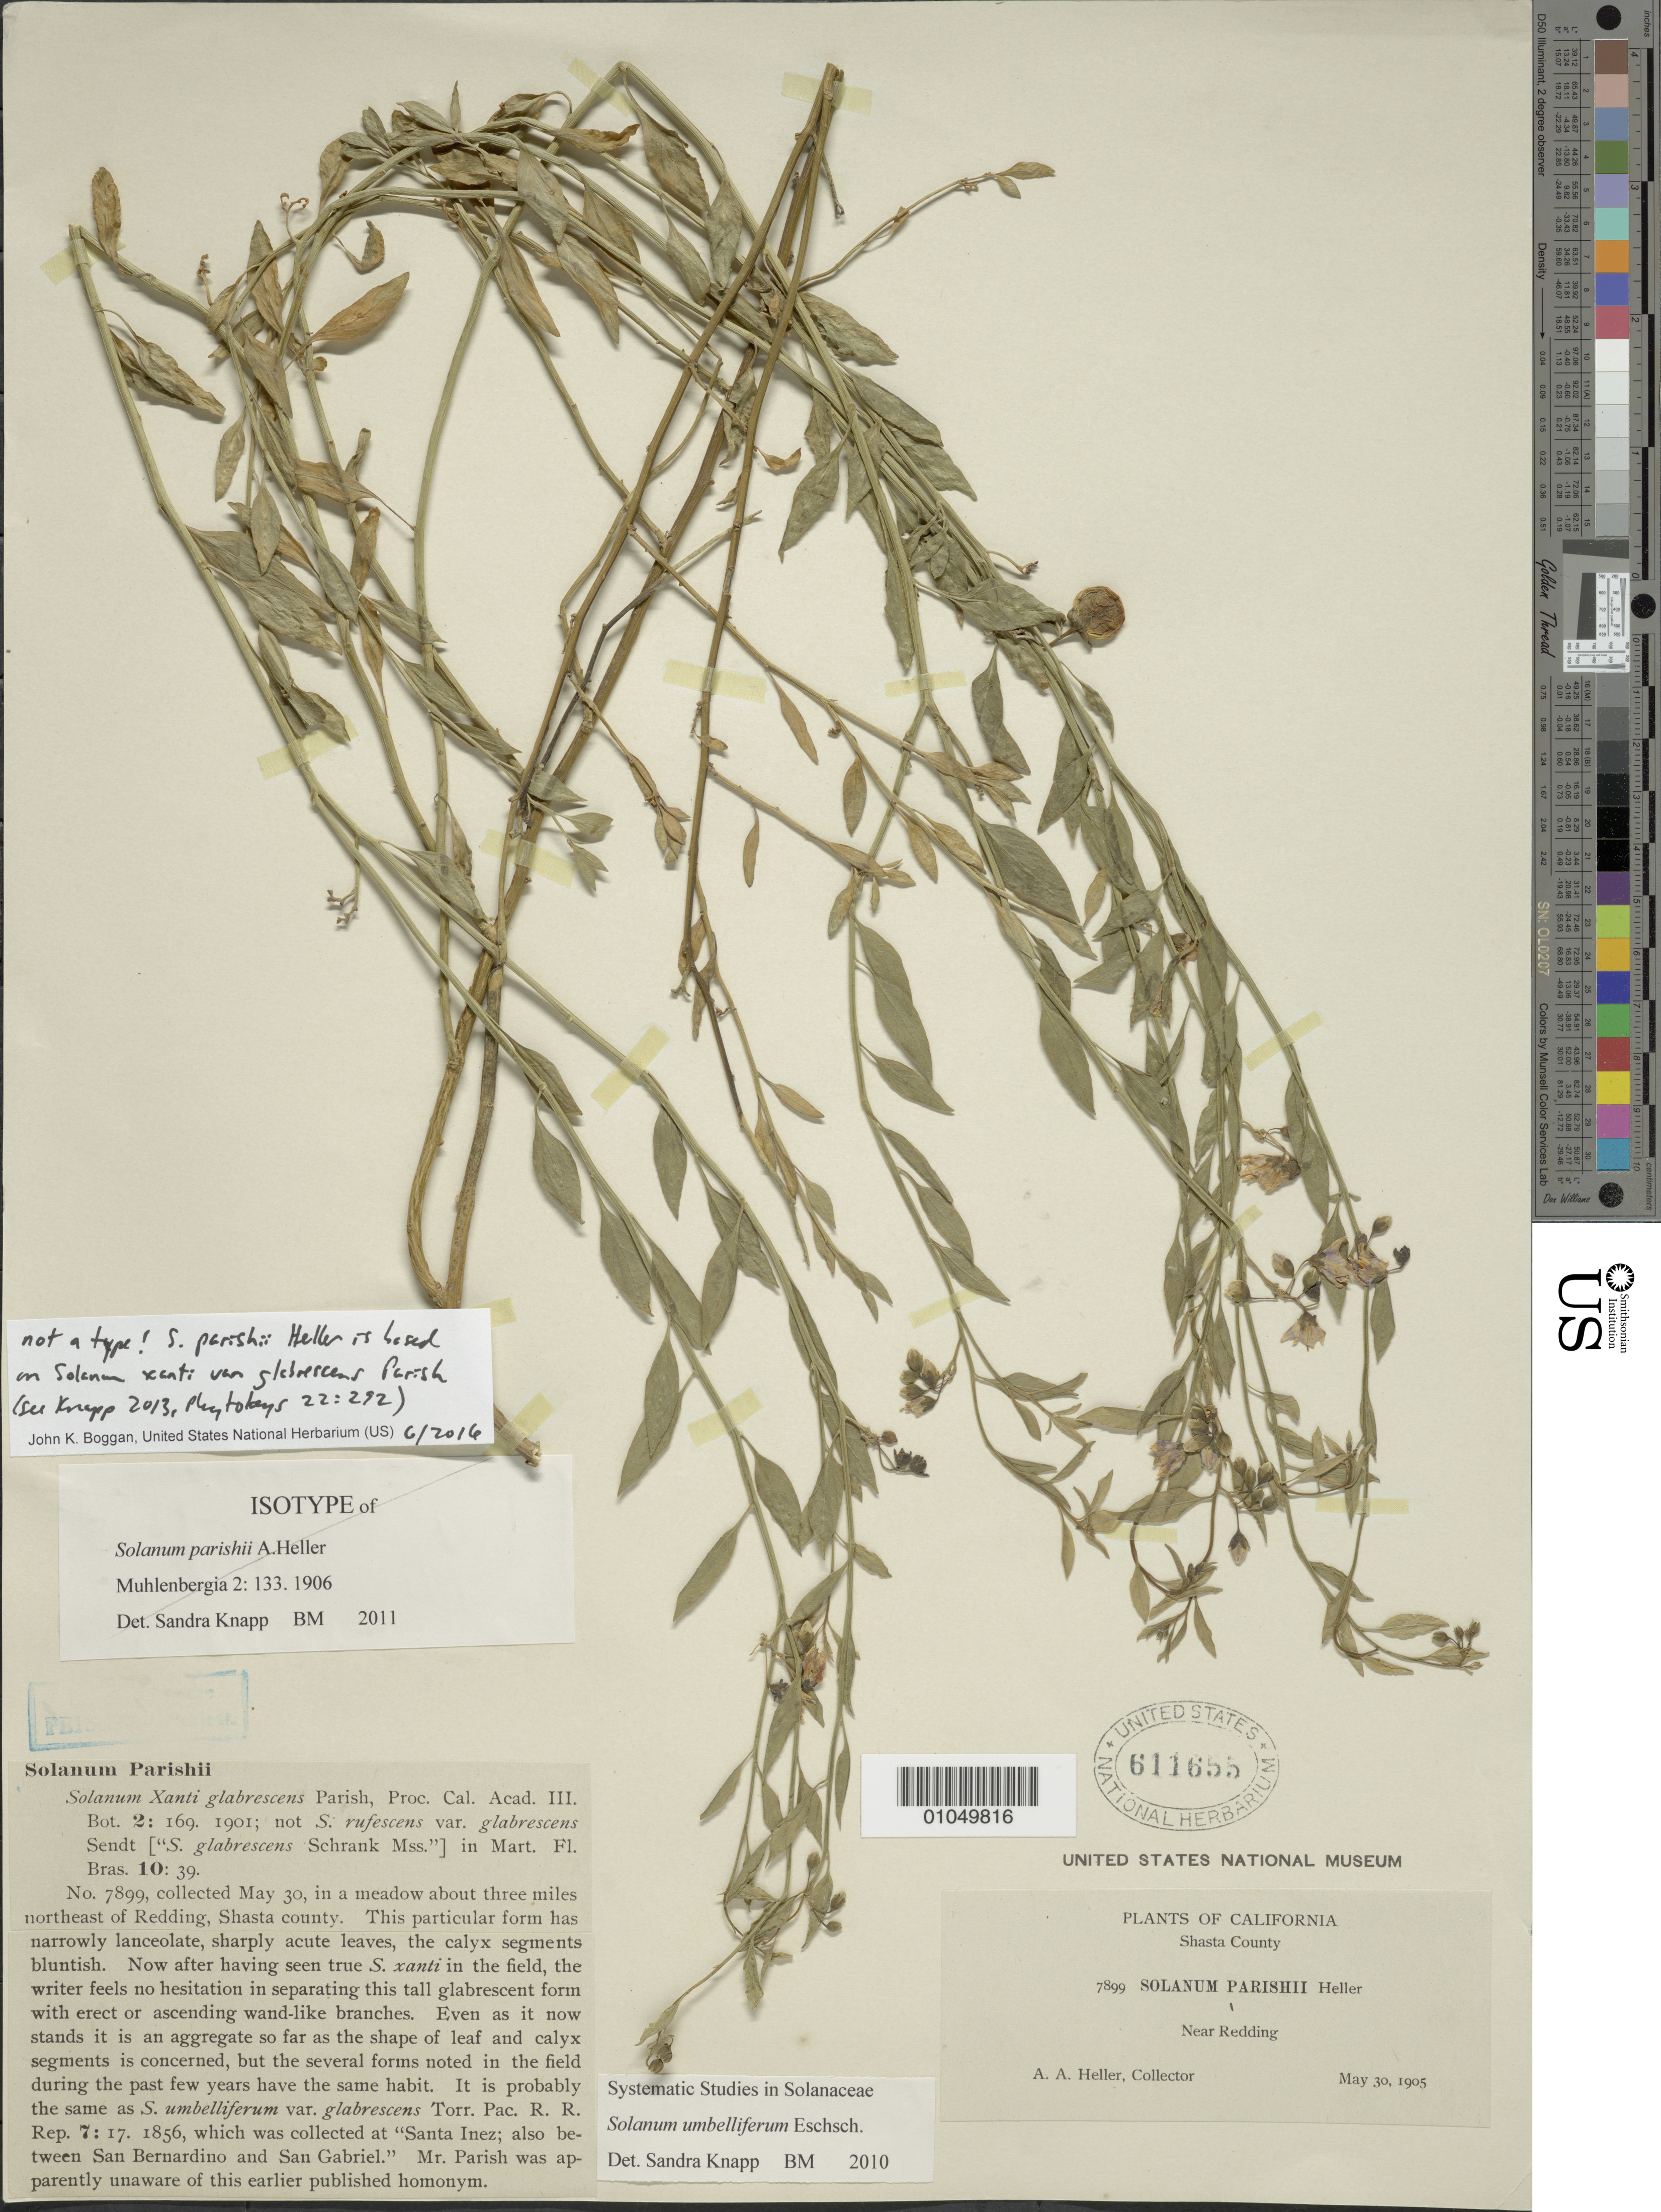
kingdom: Plantae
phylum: Tracheophyta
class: Magnoliopsida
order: Solanales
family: Solanaceae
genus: Solanum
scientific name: Solanum umbelliferum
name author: Eschsch.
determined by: Knapp, S. D.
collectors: A. A. Heller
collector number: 7899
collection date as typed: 30 May 1905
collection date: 1905-05-30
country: United States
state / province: California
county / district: Shasta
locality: Shasta County. Near Redding.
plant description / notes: Annotated by S. Knapp (2011) as "isotype" of Solanum parishii A. Heller. NOT a type of that name, which is based on Solanum xanti var. glabrescens Parish (1901) and has same type as that name (i.e., Parish 4384; see Knapp 2013, Phytokeys 22: 292).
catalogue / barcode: US 611655